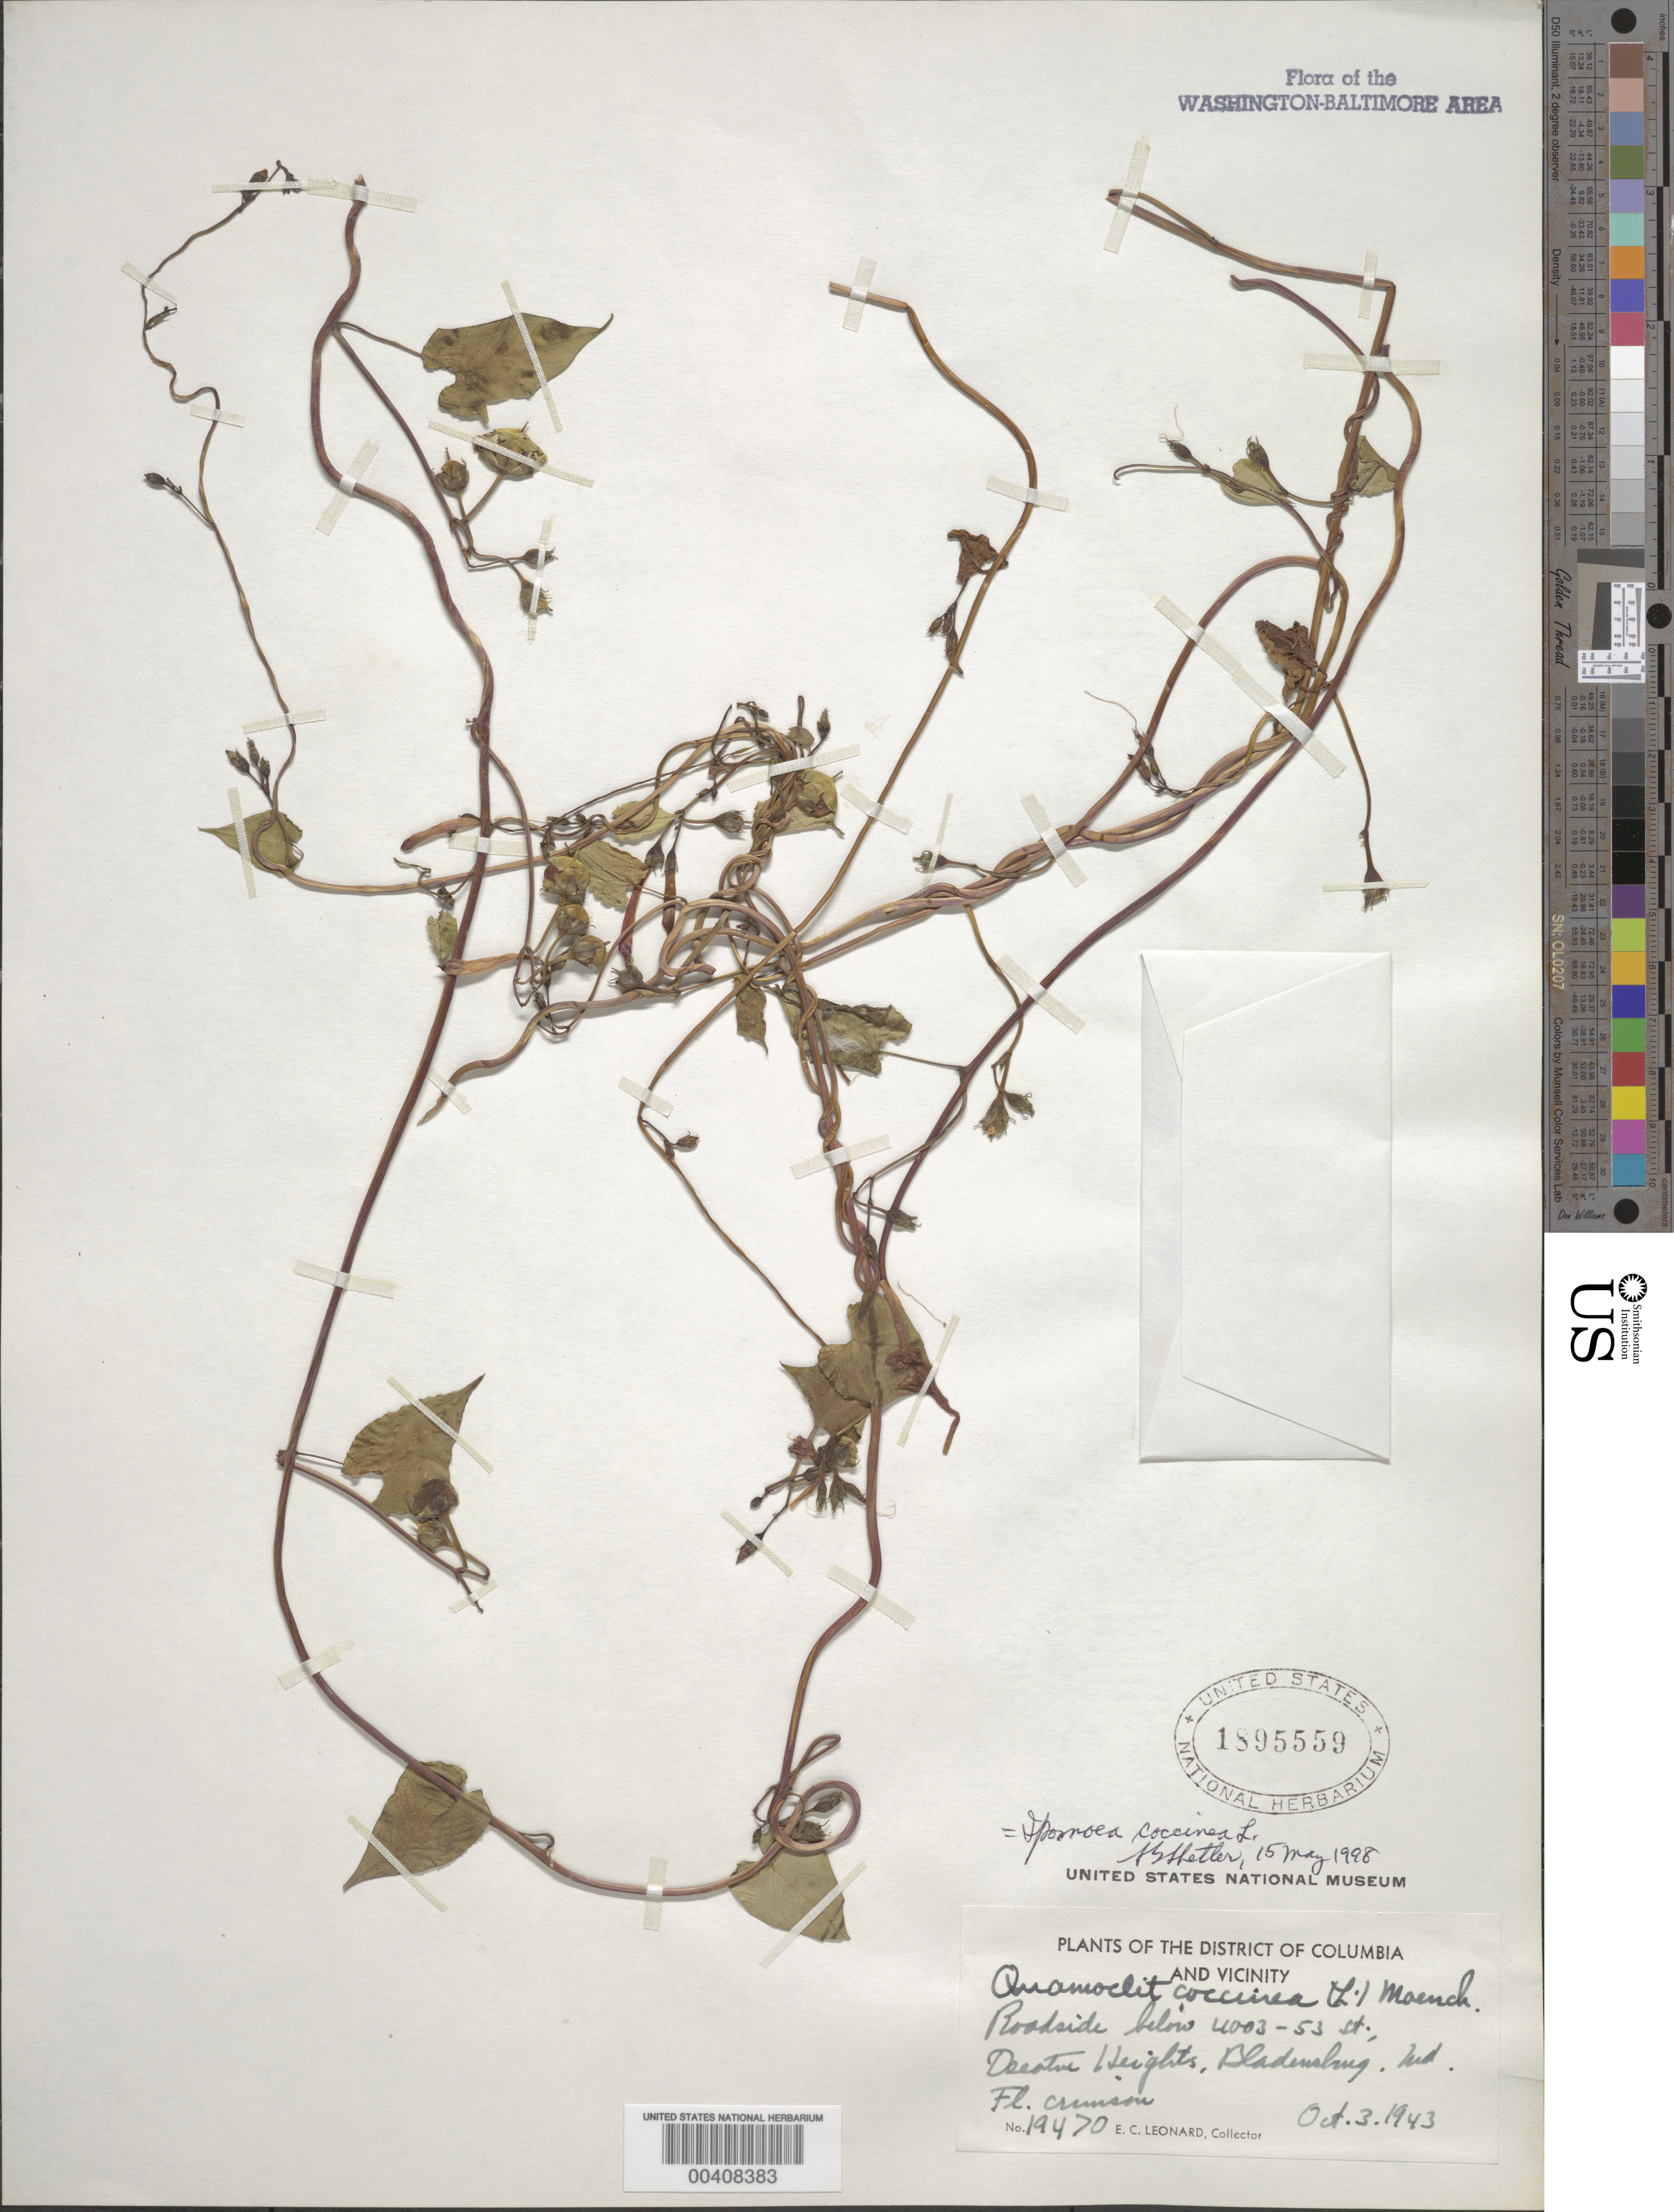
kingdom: Plantae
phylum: Tracheophyta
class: Magnoliopsida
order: Solanales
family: Convolvulaceae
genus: Ipomoea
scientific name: Ipomoea coccinea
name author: L.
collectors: E. C. Leonard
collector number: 19470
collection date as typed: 03 Oct 1943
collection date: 1943-10-03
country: United States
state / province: Maryland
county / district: Prince George's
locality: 4003 53rd St., Decatur Heights, Bladensburg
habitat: Roadside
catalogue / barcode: US 1895559